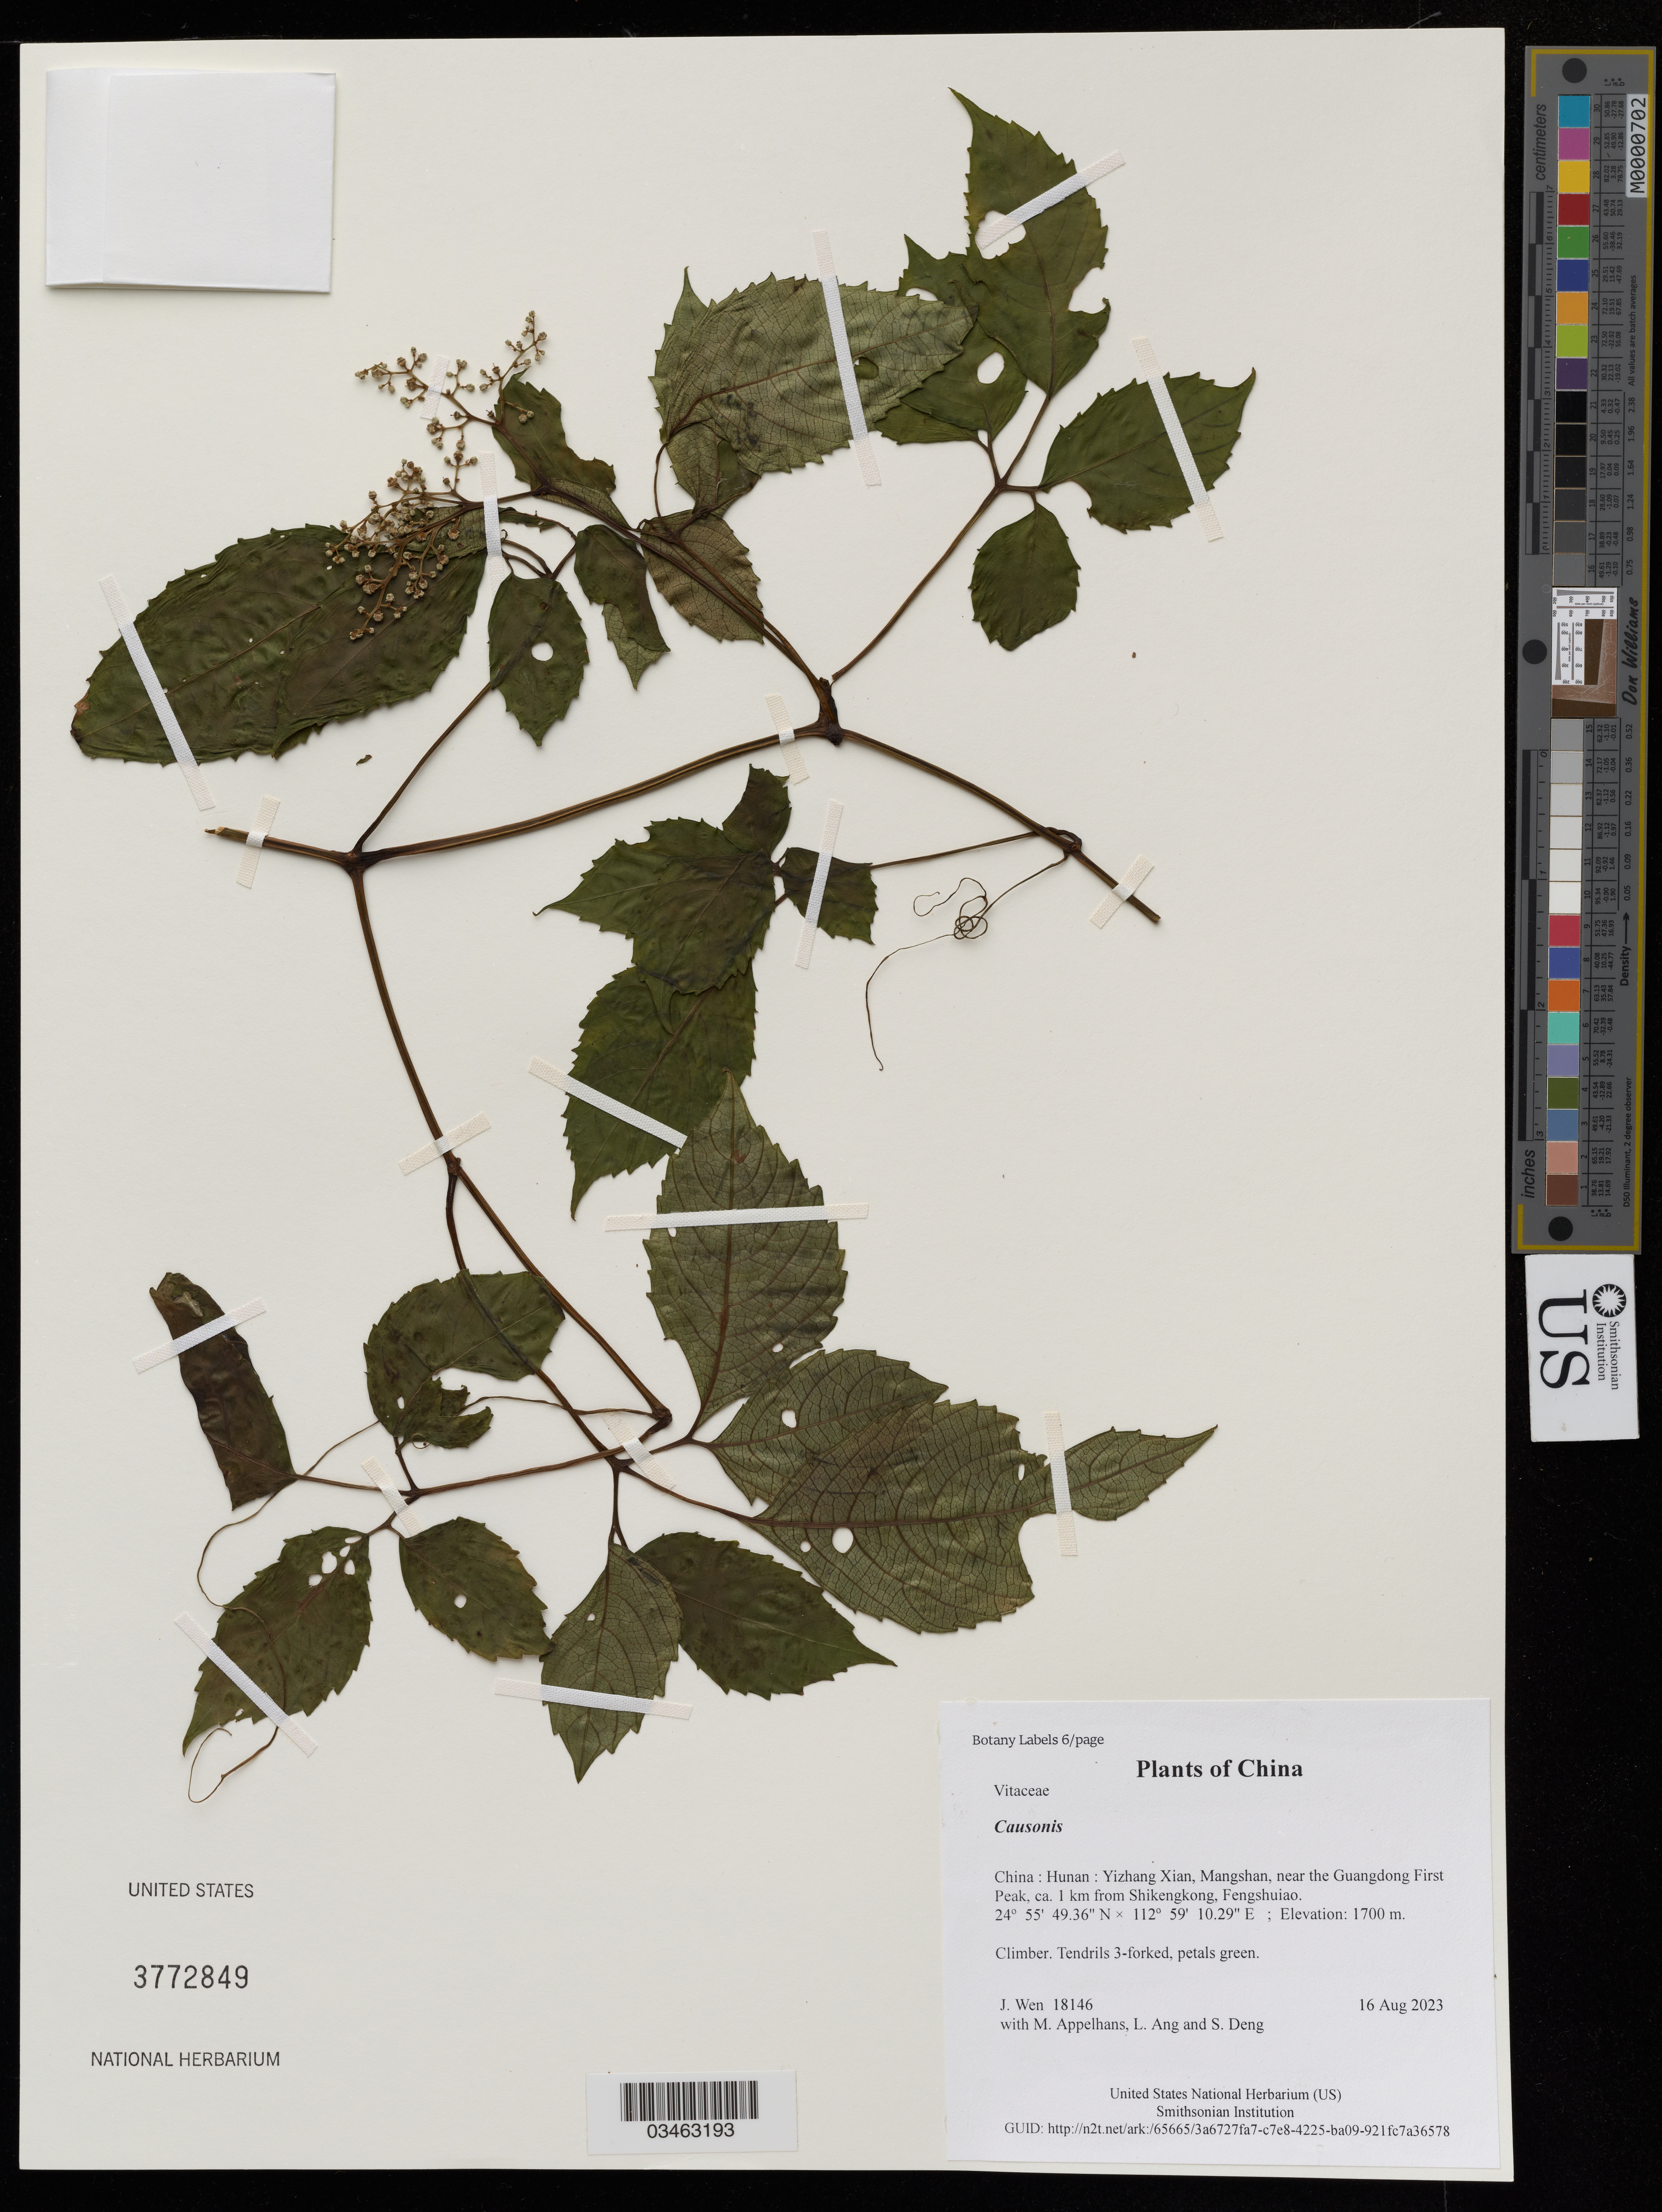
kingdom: Plantae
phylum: Tracheophyta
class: Magnoliopsida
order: Vitales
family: Vitaceae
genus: Causonis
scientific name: Causonis sp.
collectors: J. Wen, M. Appelhans, L. Ang & S. Deng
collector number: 18146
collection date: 2023-08-16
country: China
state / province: Hunan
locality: Yizhang Xian, Mangshan, near the Guangdong First Peak, ca. 1 km from Shikengkong, Fengshuiao.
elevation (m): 1700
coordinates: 24 55 49.36 N, 112 59 10.29 E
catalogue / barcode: US 3772849